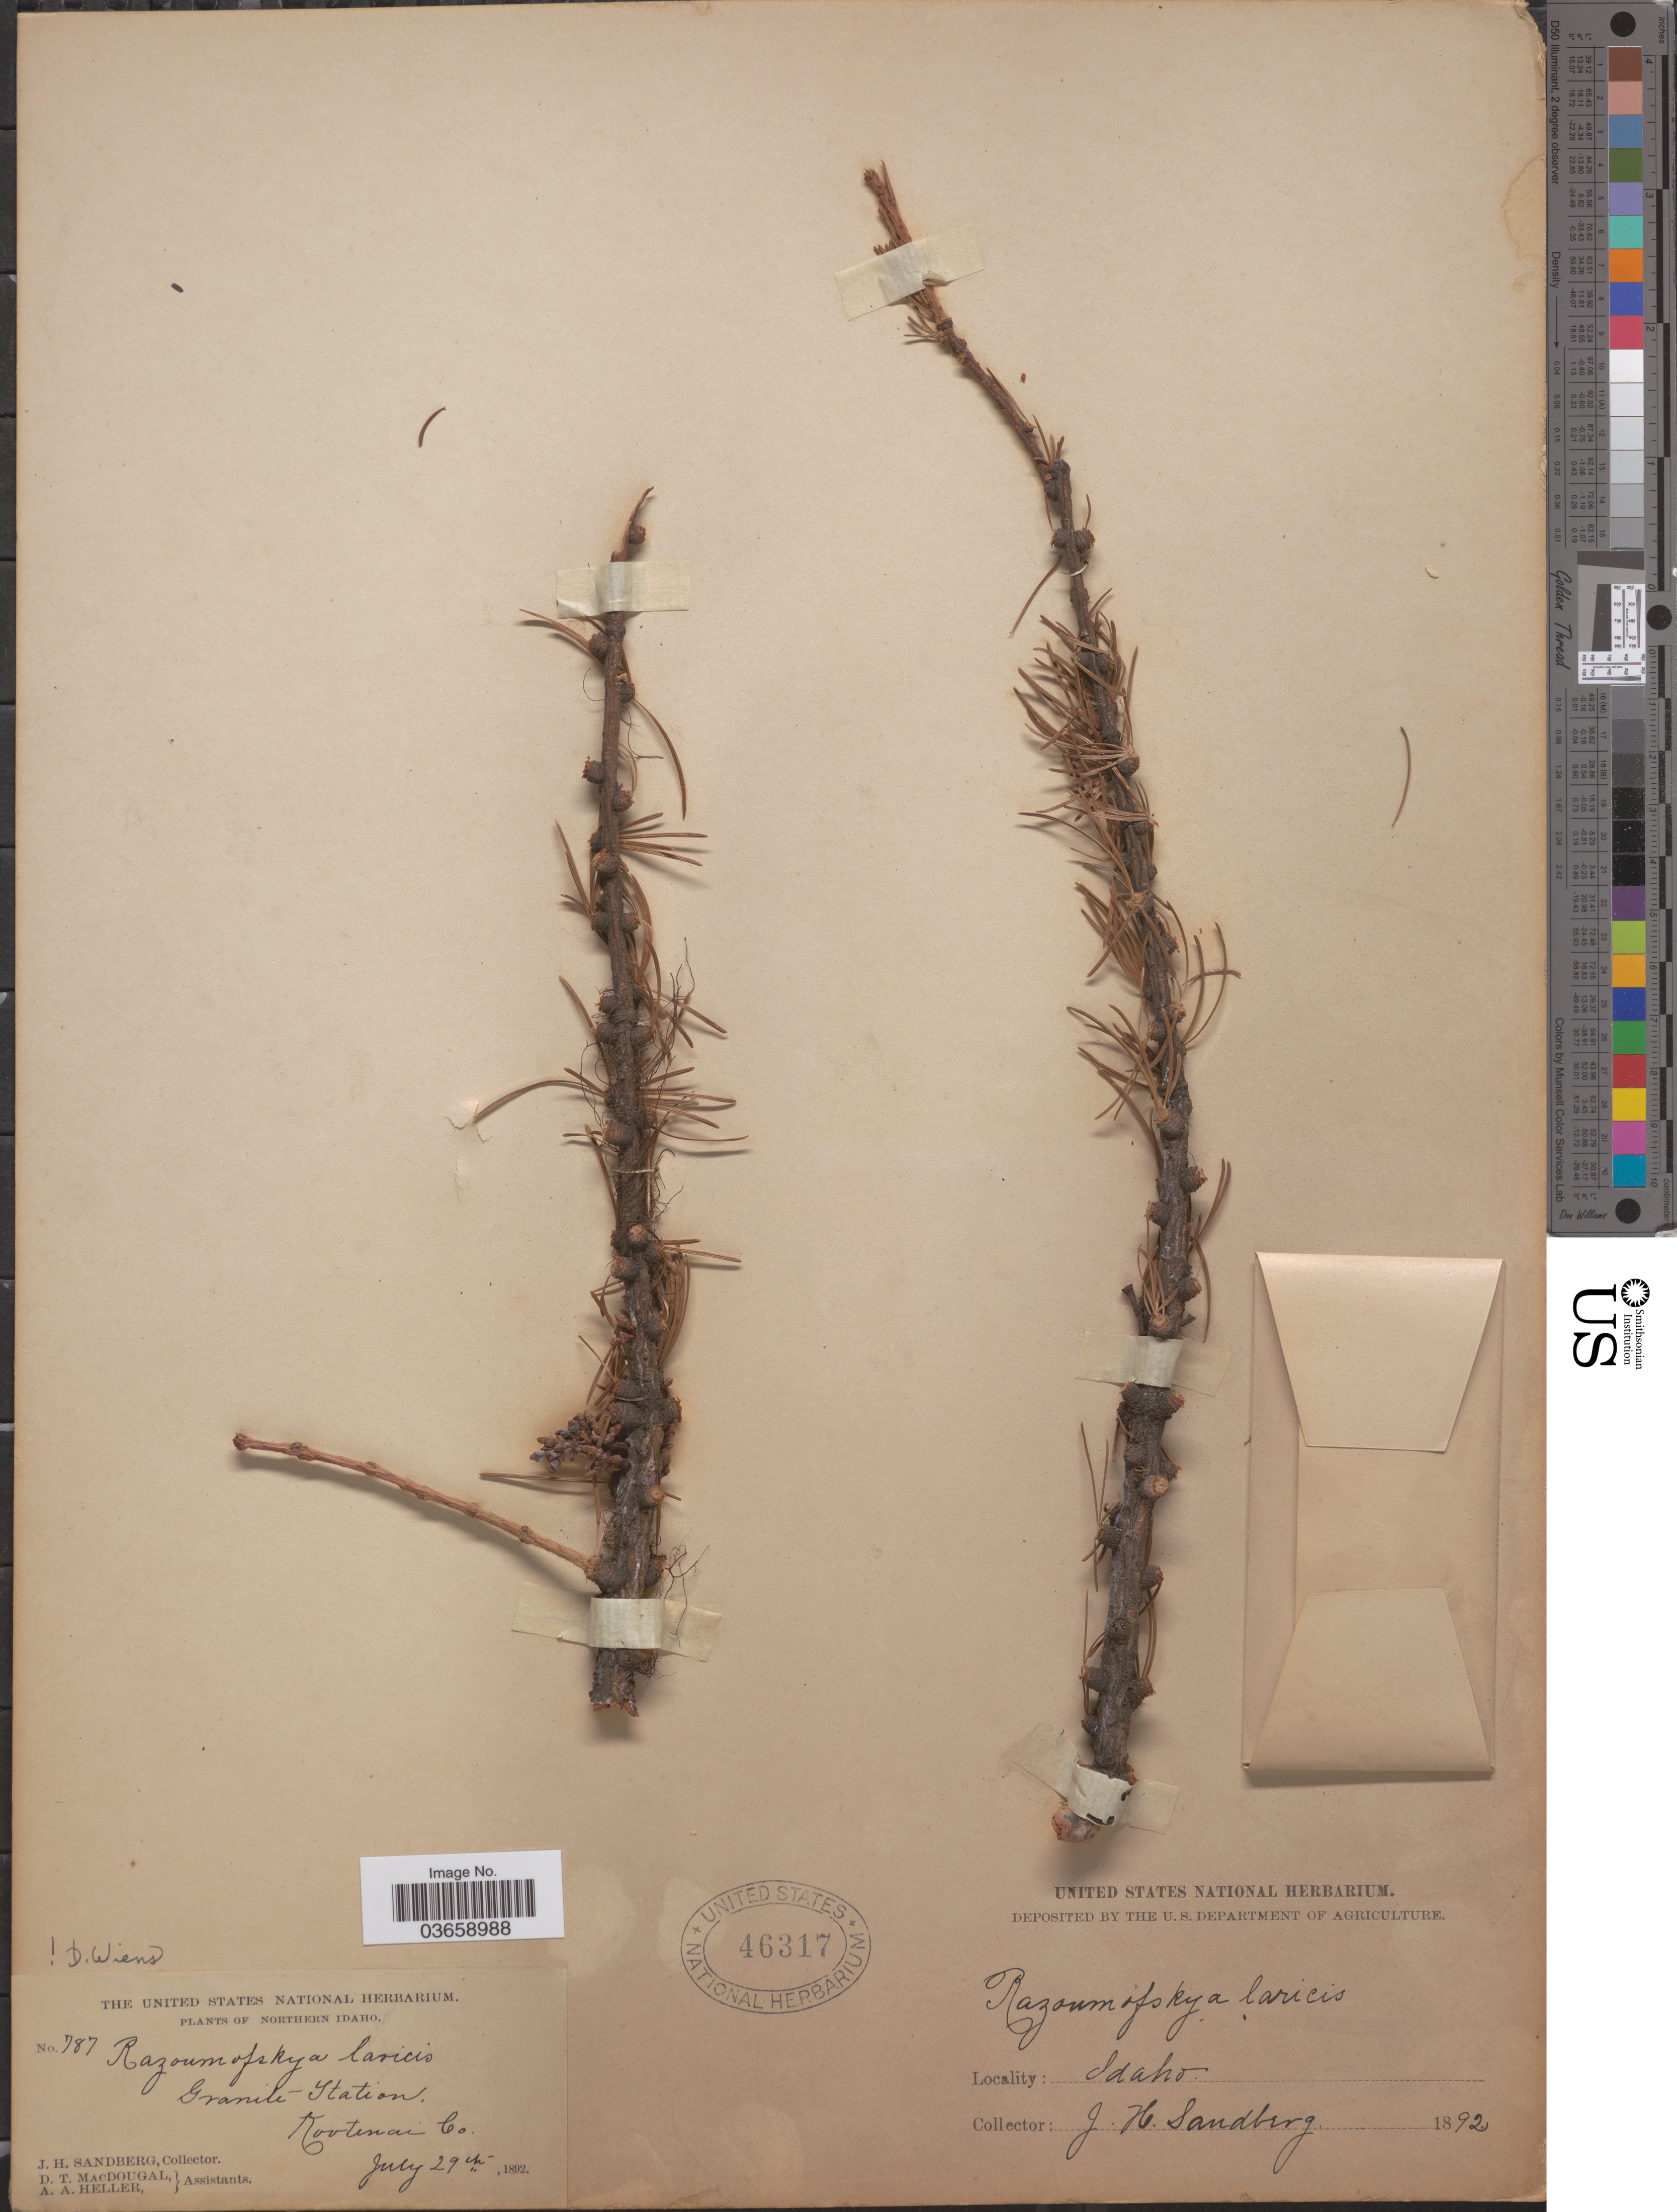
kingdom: Plantae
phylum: Tracheophyta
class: Magnoliopsida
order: Santalales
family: Viscaceae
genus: Arceuthobium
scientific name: Arceuthobium laricis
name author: (M.E. Jones) H. St. John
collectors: J. H. Sandberg, D. T. MacDougal & A. A. Heller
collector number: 787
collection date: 1892-07-29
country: United States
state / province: Idaho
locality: Northern Idaho. Granite Station, Kootenai Co.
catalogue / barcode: US 46317